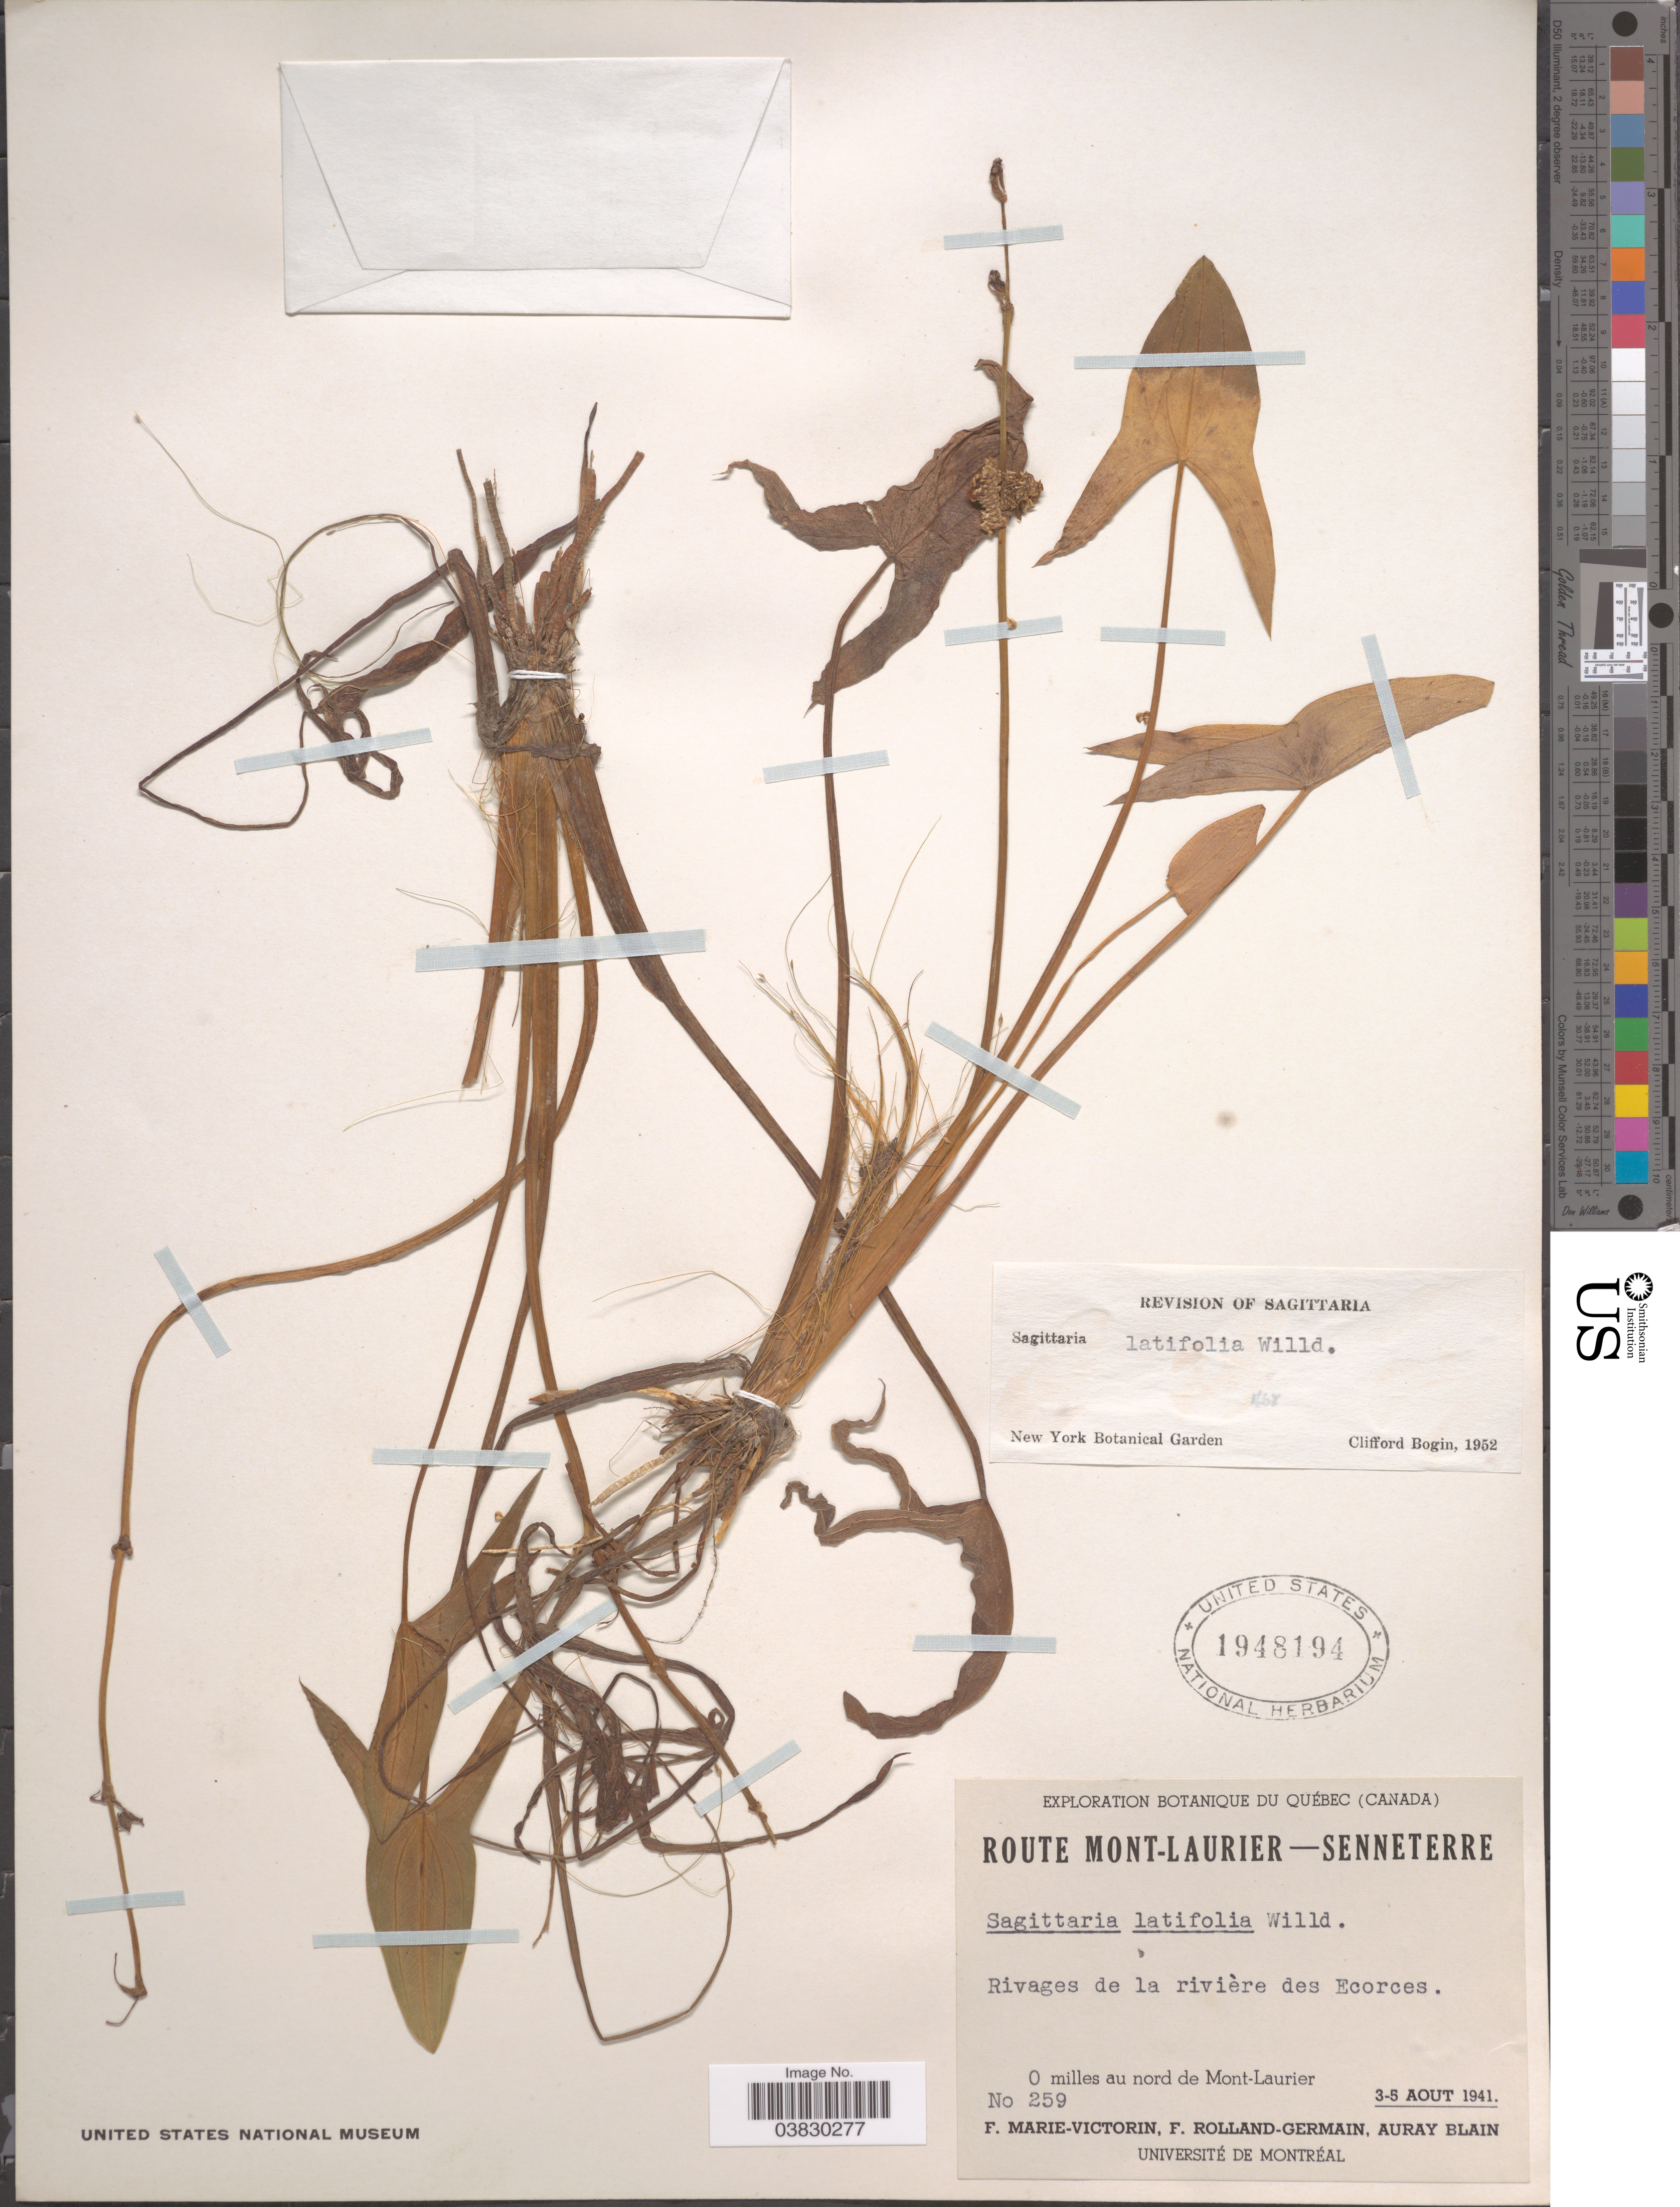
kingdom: Plantae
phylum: Tracheophyta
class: Liliopsida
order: Alismatales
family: Alismataceae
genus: Sagittaria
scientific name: Sagittaria latifolia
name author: Willd.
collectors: F. Marie-Victorin, Rolland-Germain & A. Blain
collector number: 259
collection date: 1941-08-03/1941-08-05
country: Canada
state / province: Quebec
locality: Route Mont-Laurier - Senneterre. Rivages de la rivière des Ecorces. 0 milles au nord de Mont-Laurier.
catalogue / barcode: US 1948194